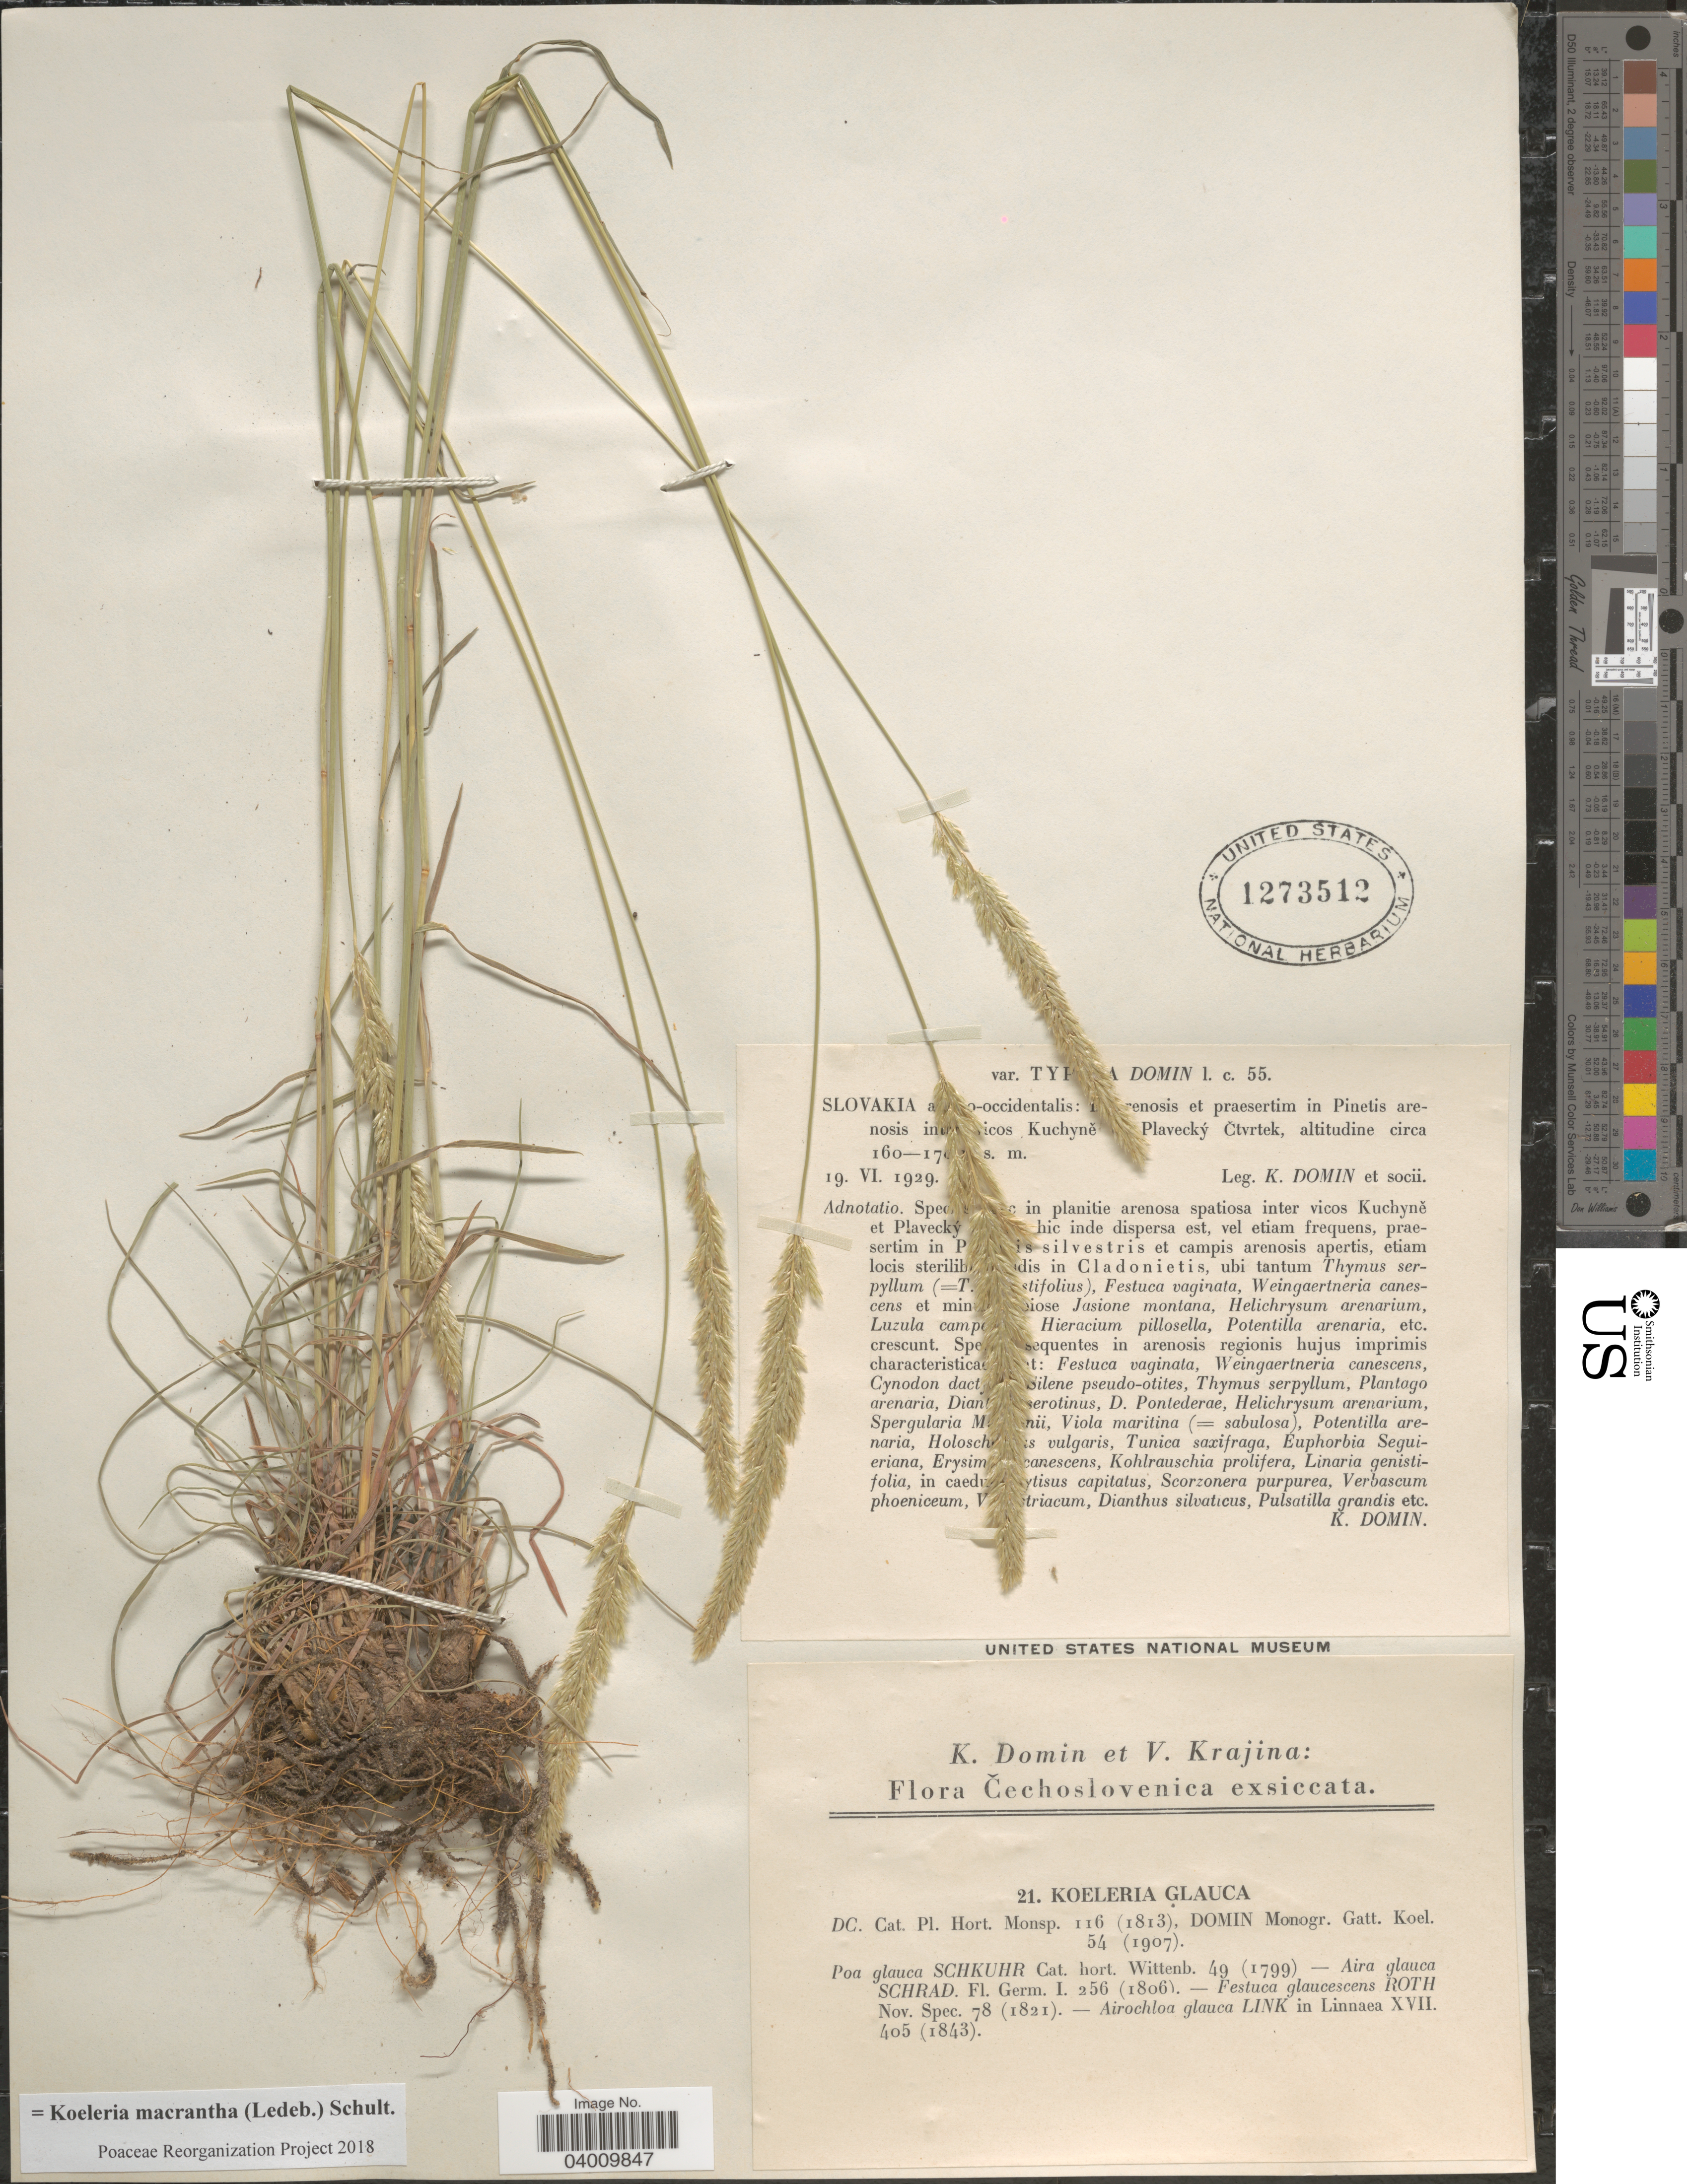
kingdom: Plantae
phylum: Tracheophyta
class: Liliopsida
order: Poales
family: Poaceae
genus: Koeleria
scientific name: Koeleria macrantha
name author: (Ledeb.) Schult.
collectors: K. Domin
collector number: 21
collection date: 1929-06-19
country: Slovakia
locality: Slovakia [illegible text]-occidentalis: [illegible text]enosis et praesertim in Pinetis arenosis [illegible text]icos Kuchynê [illegible text] Plavecký Čtvrtek.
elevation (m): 160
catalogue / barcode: US 1273512